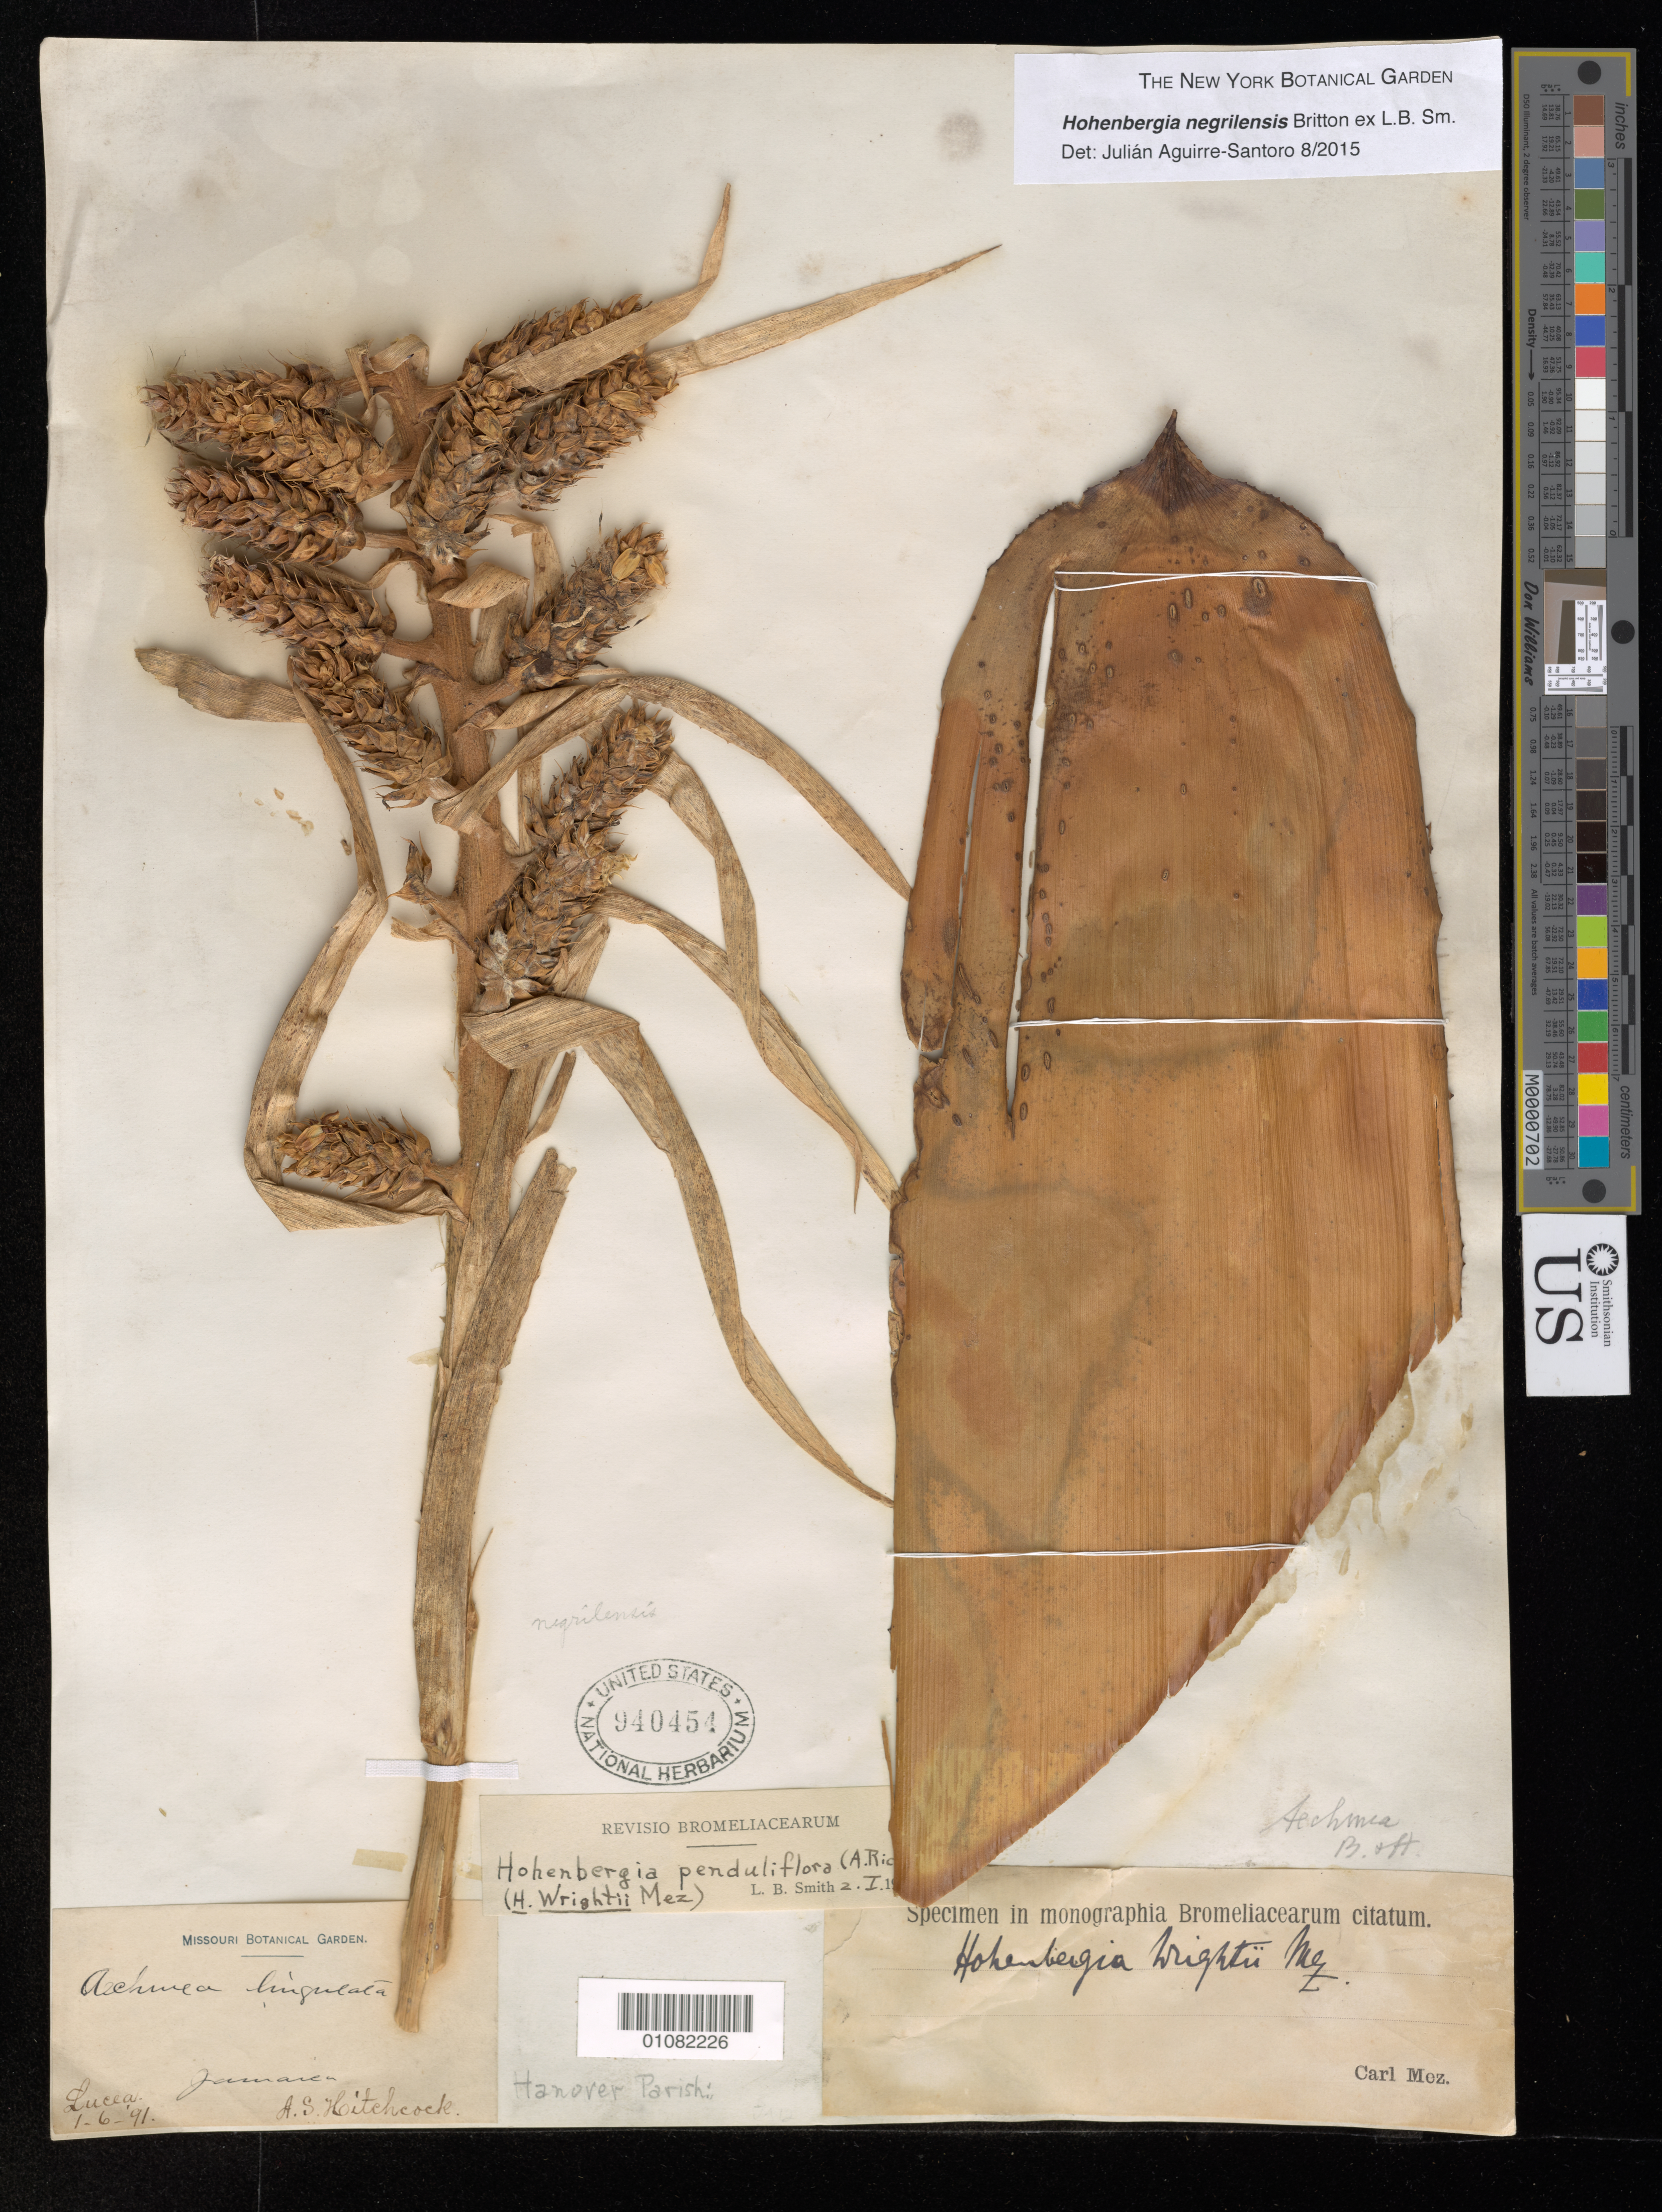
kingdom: Plantae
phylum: Tracheophyta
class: Liliopsida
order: Poales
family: Bromeliaceae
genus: Hohenbergia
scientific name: Hohenbergia penduliflora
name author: (A. Rich.) Mez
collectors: C. C. Mez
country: Jamaica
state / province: Hanover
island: Jamaica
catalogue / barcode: US 940454